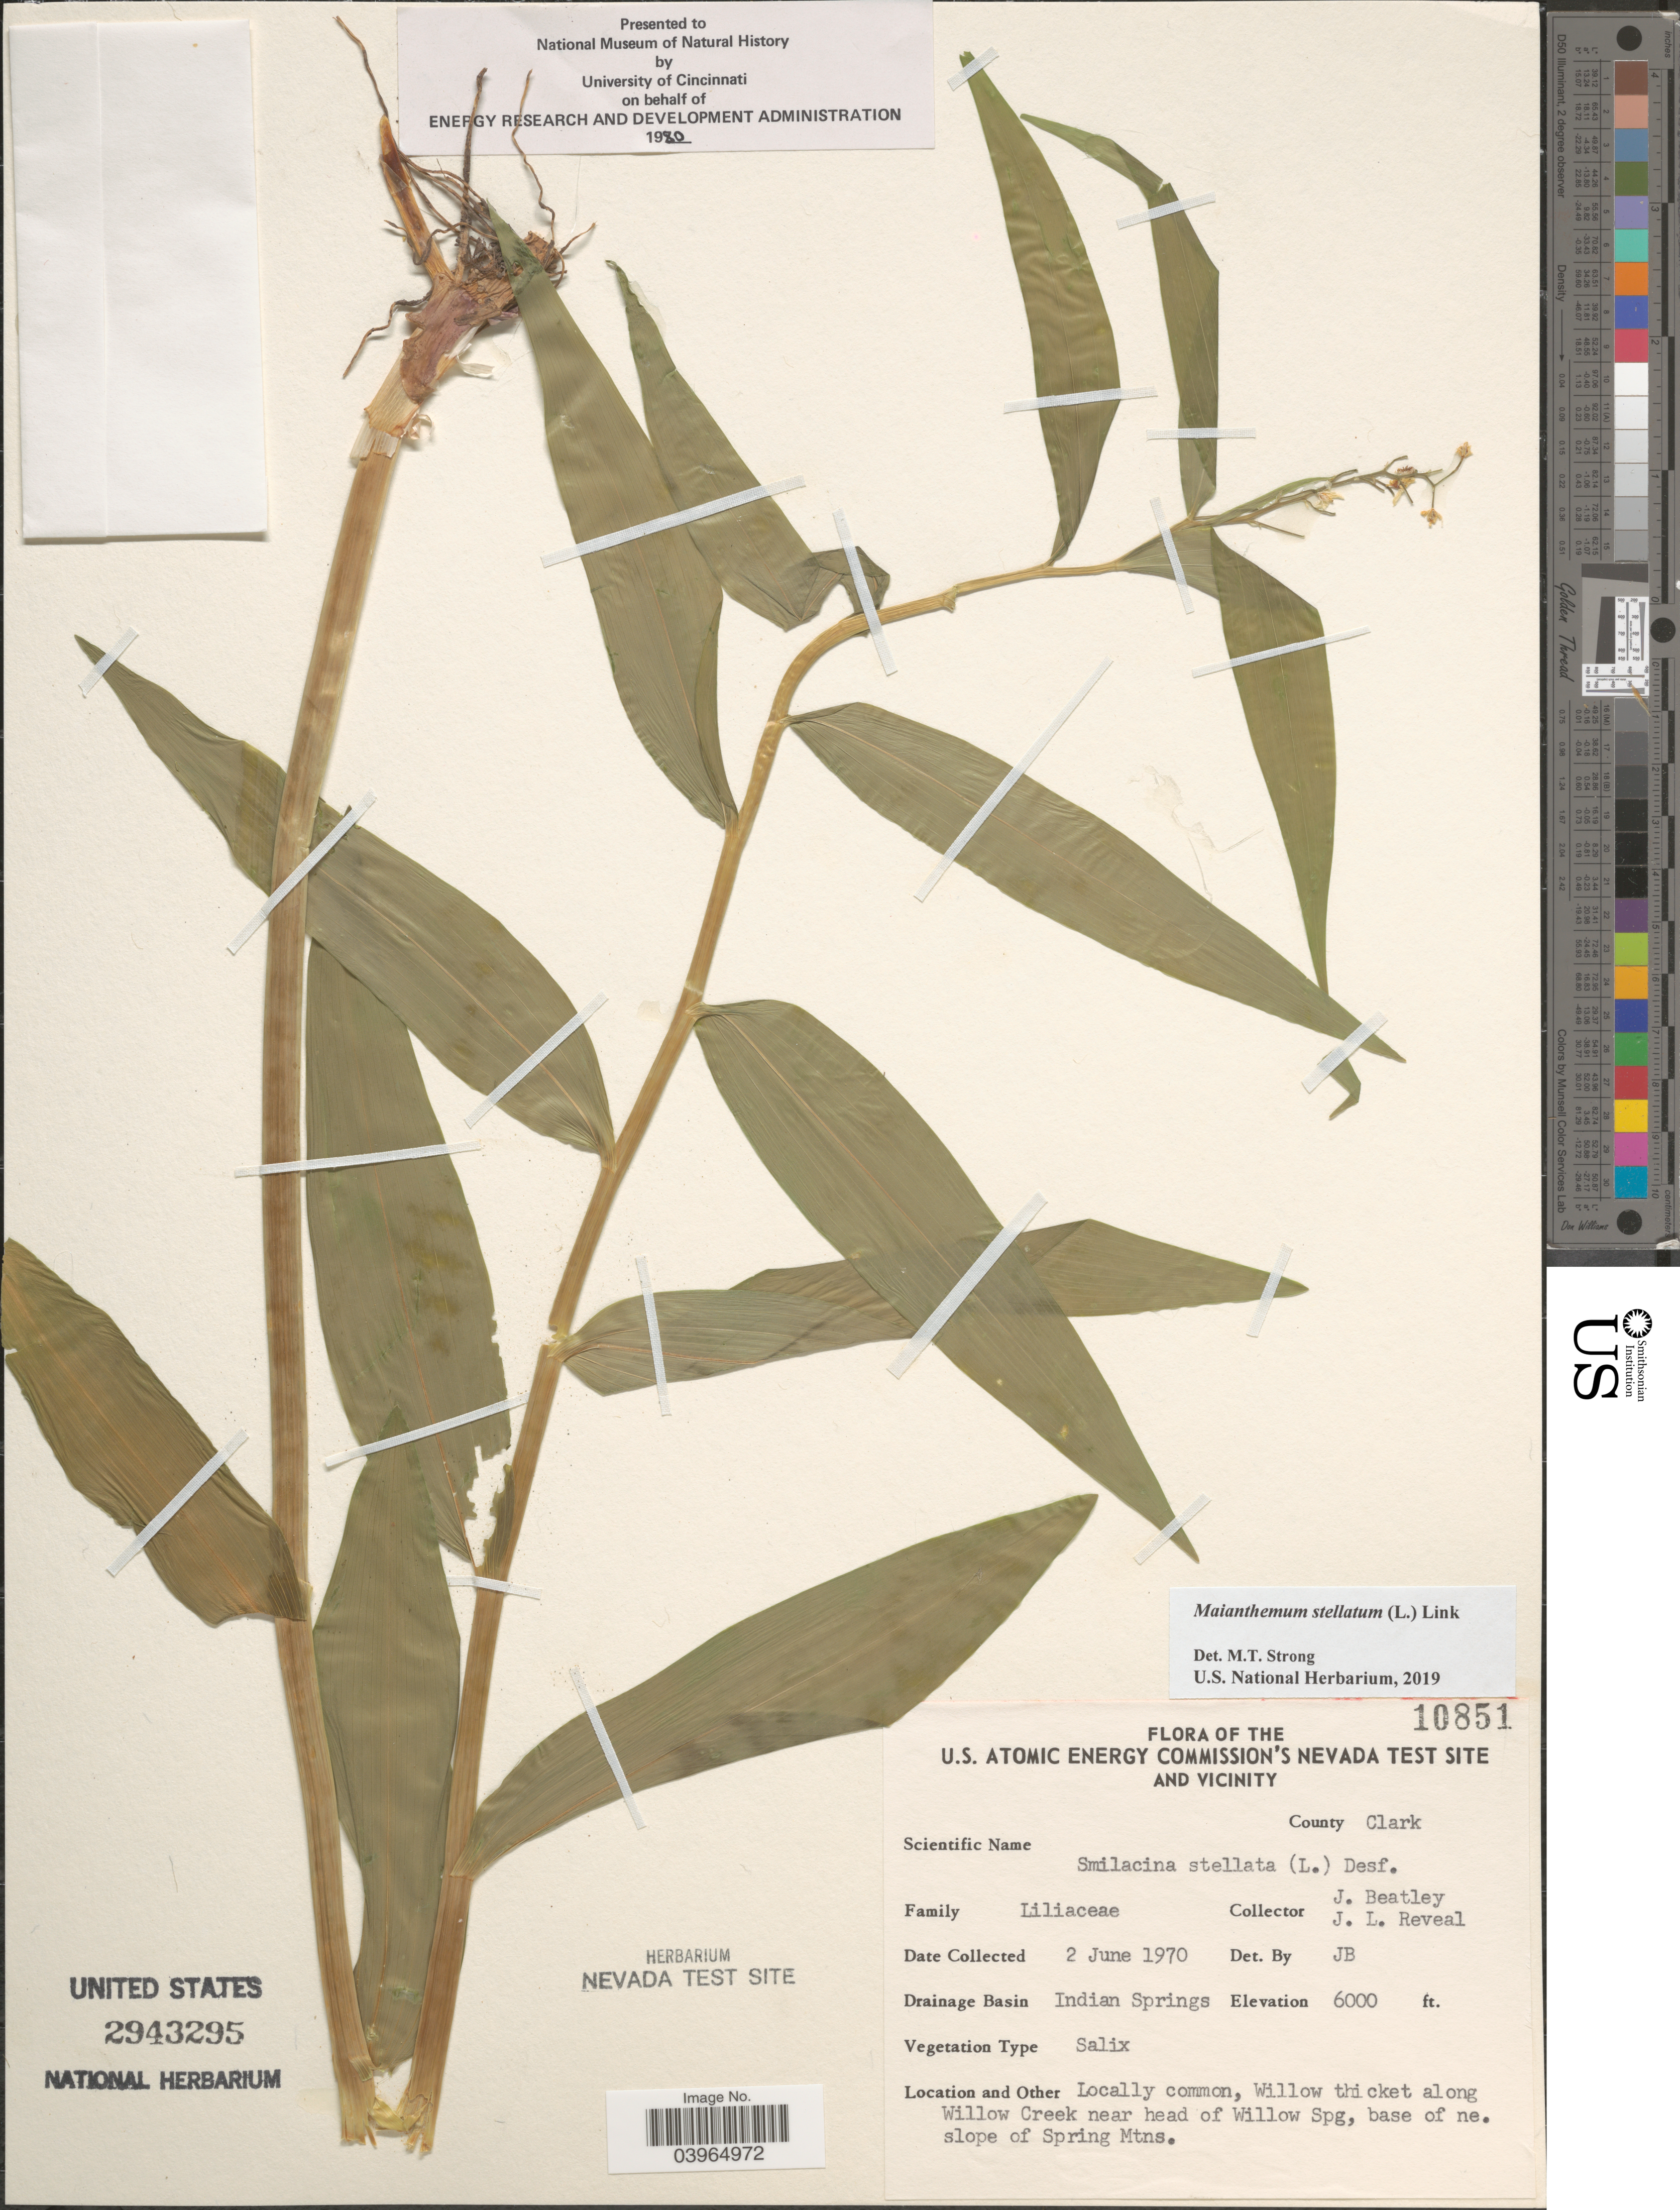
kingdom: Plantae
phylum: Tracheophyta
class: Liliopsida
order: Asparagales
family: Asparagaceae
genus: Maianthemum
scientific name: Maianthemum stellatum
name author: (L.) Link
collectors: J. C. Beatley & J. L. Reveal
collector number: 10851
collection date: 1970-06-02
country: United States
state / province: Nevada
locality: The U.S. Atomic Energy Commission's Nevada Test Site and vicinity. County Clark. Drainage Basin Indian Springs. Willow thicket along Willow Creek near head of Willow Spg, base of ne. slope of Spring Mtns.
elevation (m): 1829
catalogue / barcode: US 2943295